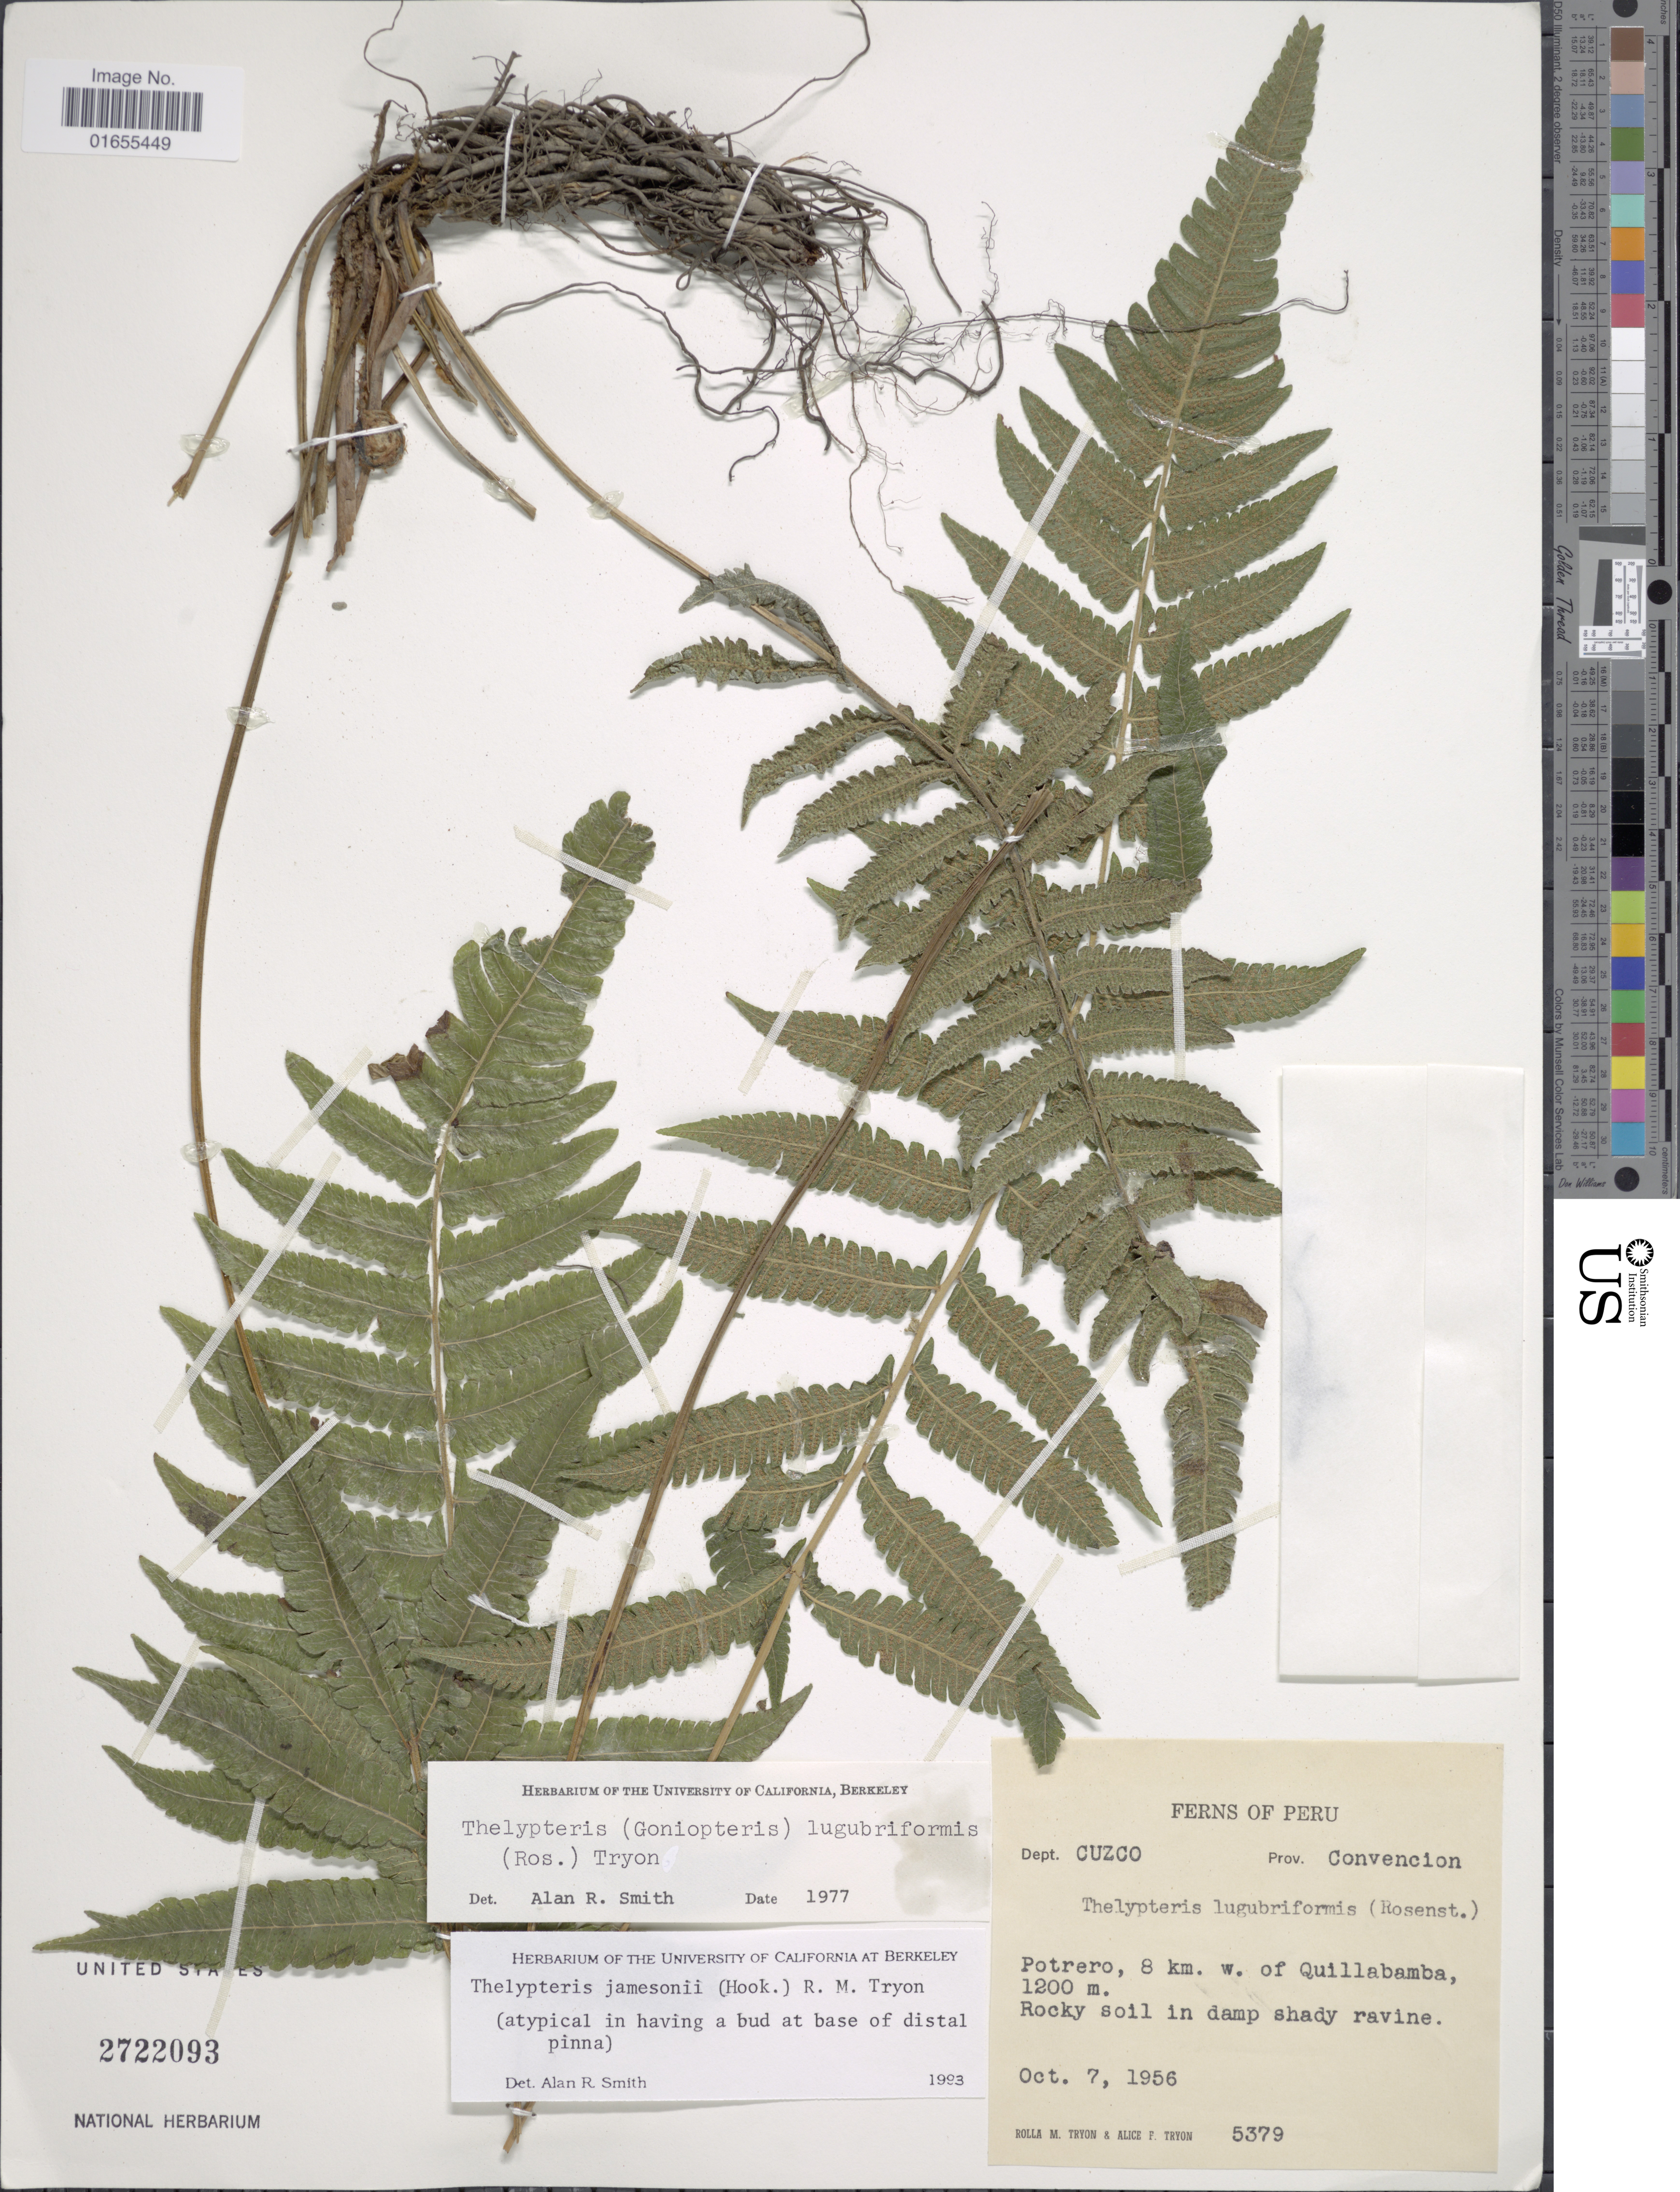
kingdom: Plantae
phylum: Tracheophyta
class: Polypodiopsida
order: Polypodiales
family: Thelypteridaceae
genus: Goniopteris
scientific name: Goniopteris jamesonii (Hook. f.) comb. nov., ined 2015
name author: (Hook. f.)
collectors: R. M. Tryon & A. F. Tryon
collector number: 5379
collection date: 1956-10-07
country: Peru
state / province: Cusco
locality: Dept. Cuzco, Prov. Convencion, Potrero, 8 km. w. of Quillabamba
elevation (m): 1200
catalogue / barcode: US 2722093